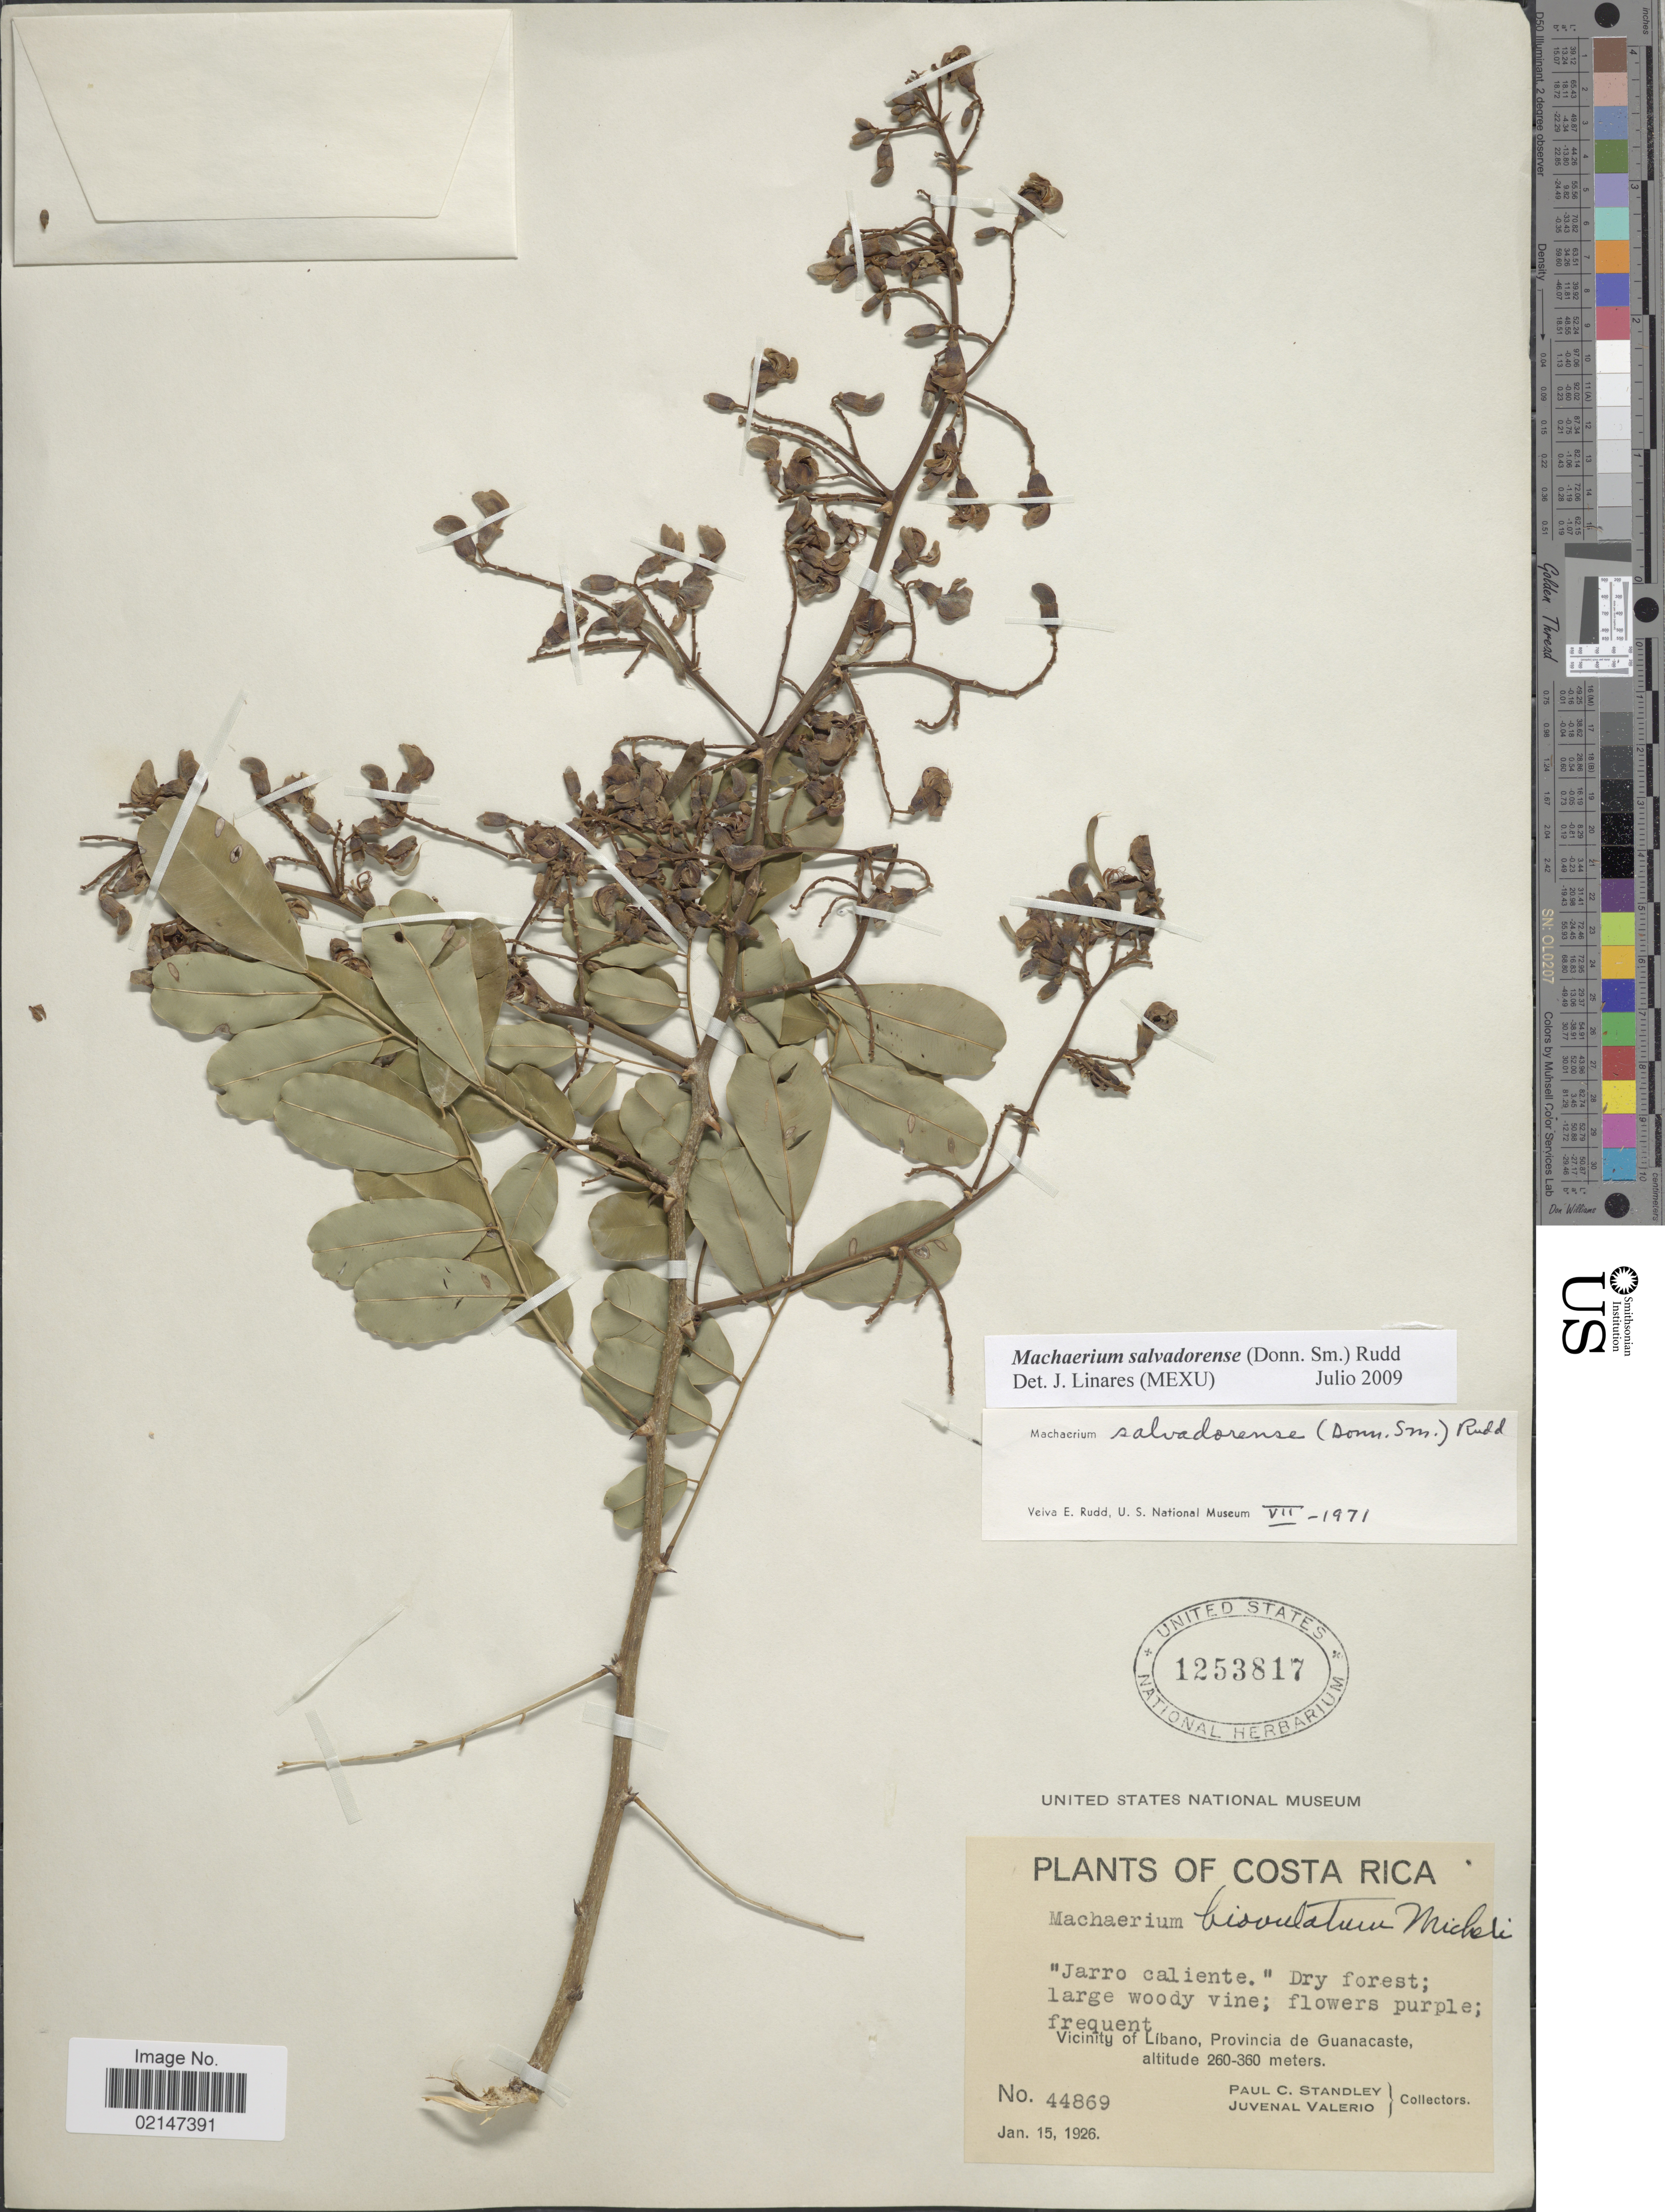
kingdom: Plantae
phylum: Tracheophyta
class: Magnoliopsida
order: Fabales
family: Fabaceae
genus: Machaerium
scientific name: Machaerium salvadorense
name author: (Donn. Sm.) Rudd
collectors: P. C. Standley & J. Valerio R.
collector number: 44869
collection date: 1926-01-15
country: Costa Rica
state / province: Guanacaste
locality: Vicinity of Tilaran, Provincia de Guanacaste.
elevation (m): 260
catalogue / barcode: US 1253817